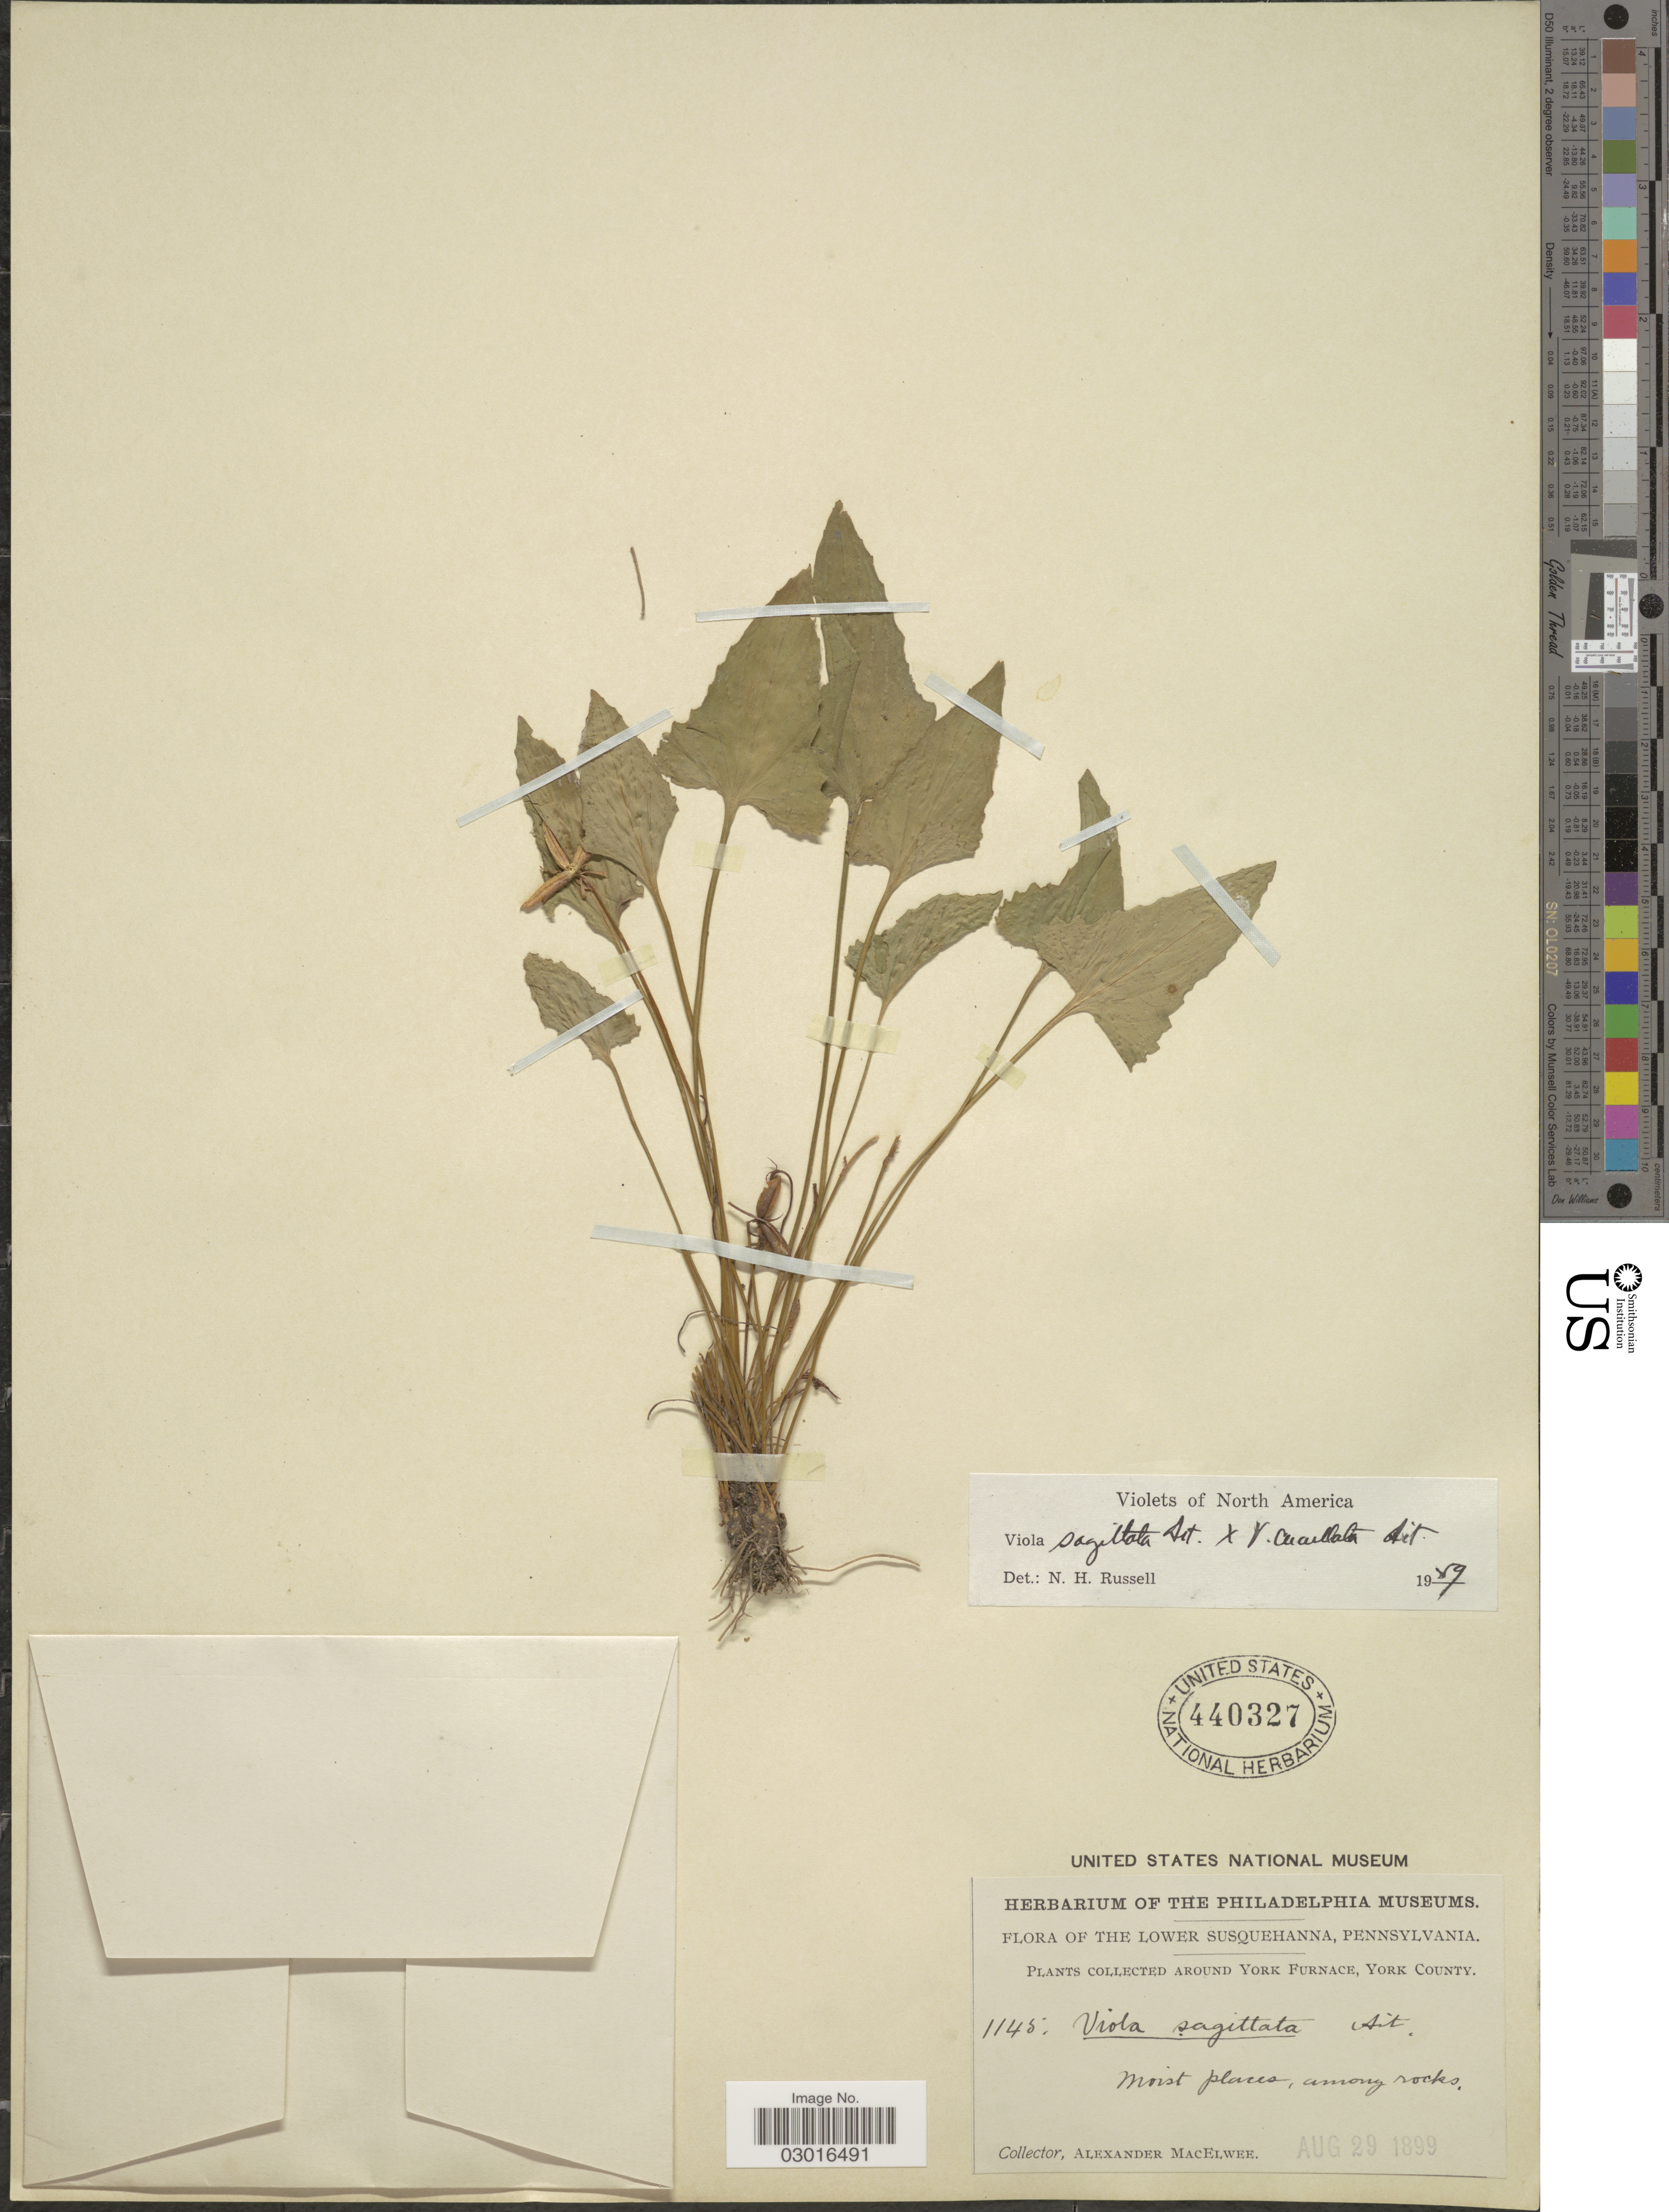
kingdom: Plantae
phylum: Tracheophyta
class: Magnoliopsida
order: Malpighiales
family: Violaceae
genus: Viola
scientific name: Viola sagittata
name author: Aiton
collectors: A. MacElwee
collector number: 1145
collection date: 1899-08-29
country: United States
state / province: Pennsylvania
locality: Lower Susquehanna. Around York Furnace, York County.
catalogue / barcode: US 440327